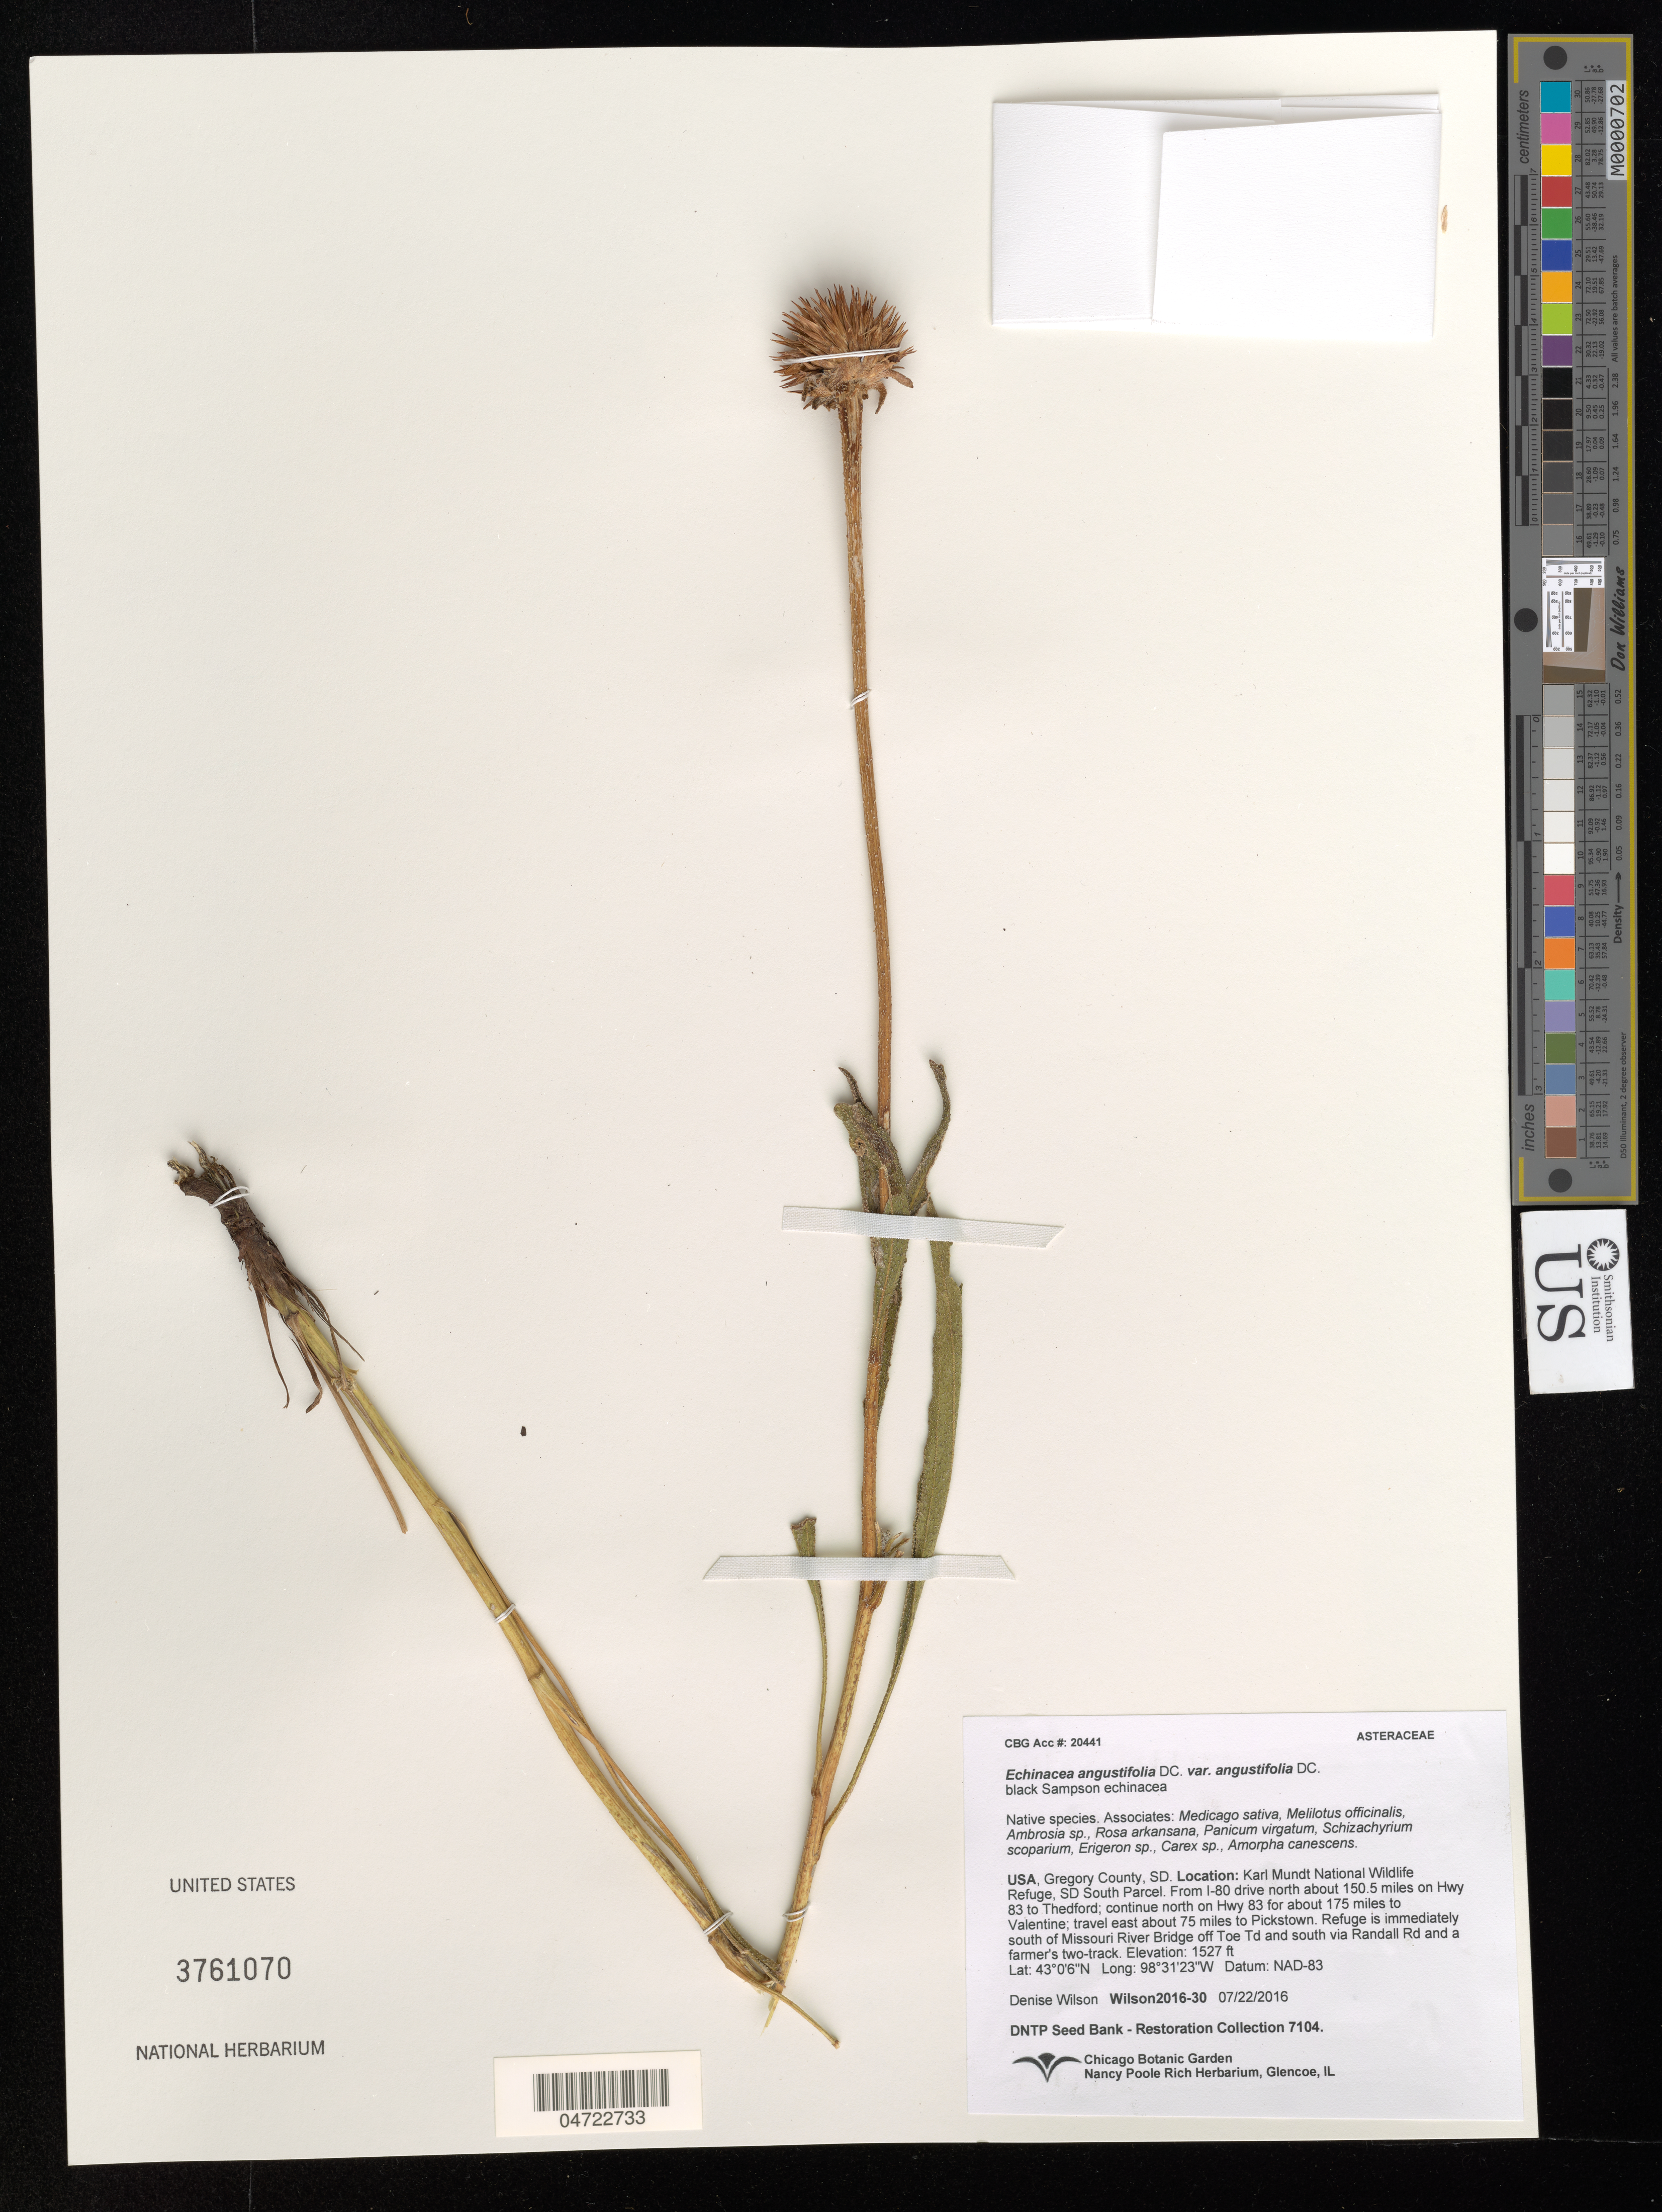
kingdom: Plantae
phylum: Tracheophyta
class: Magnoliopsida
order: Asterales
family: Asteraceae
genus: Echinacea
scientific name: Echinacea angustifolia var. angustifolia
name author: DC.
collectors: D. Wilson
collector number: Wilson2016-30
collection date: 2016-07-22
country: United States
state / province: South Dakota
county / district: Gregory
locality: Gregory County. Karl Mundt National Wildlife Refuge, SD South Parcel. From I-80 drive north about 150.5 miles on Hwy 83 to Thedford; continue north on Hwy 83 for about 175 miles to Valentine; travel east about 75 miles to Pickstown. Refuge is immediately south of Missouri River Bridge off Toe Td and south via Randall Rd and a farmer's two-track.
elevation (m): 465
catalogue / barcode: US 3761070